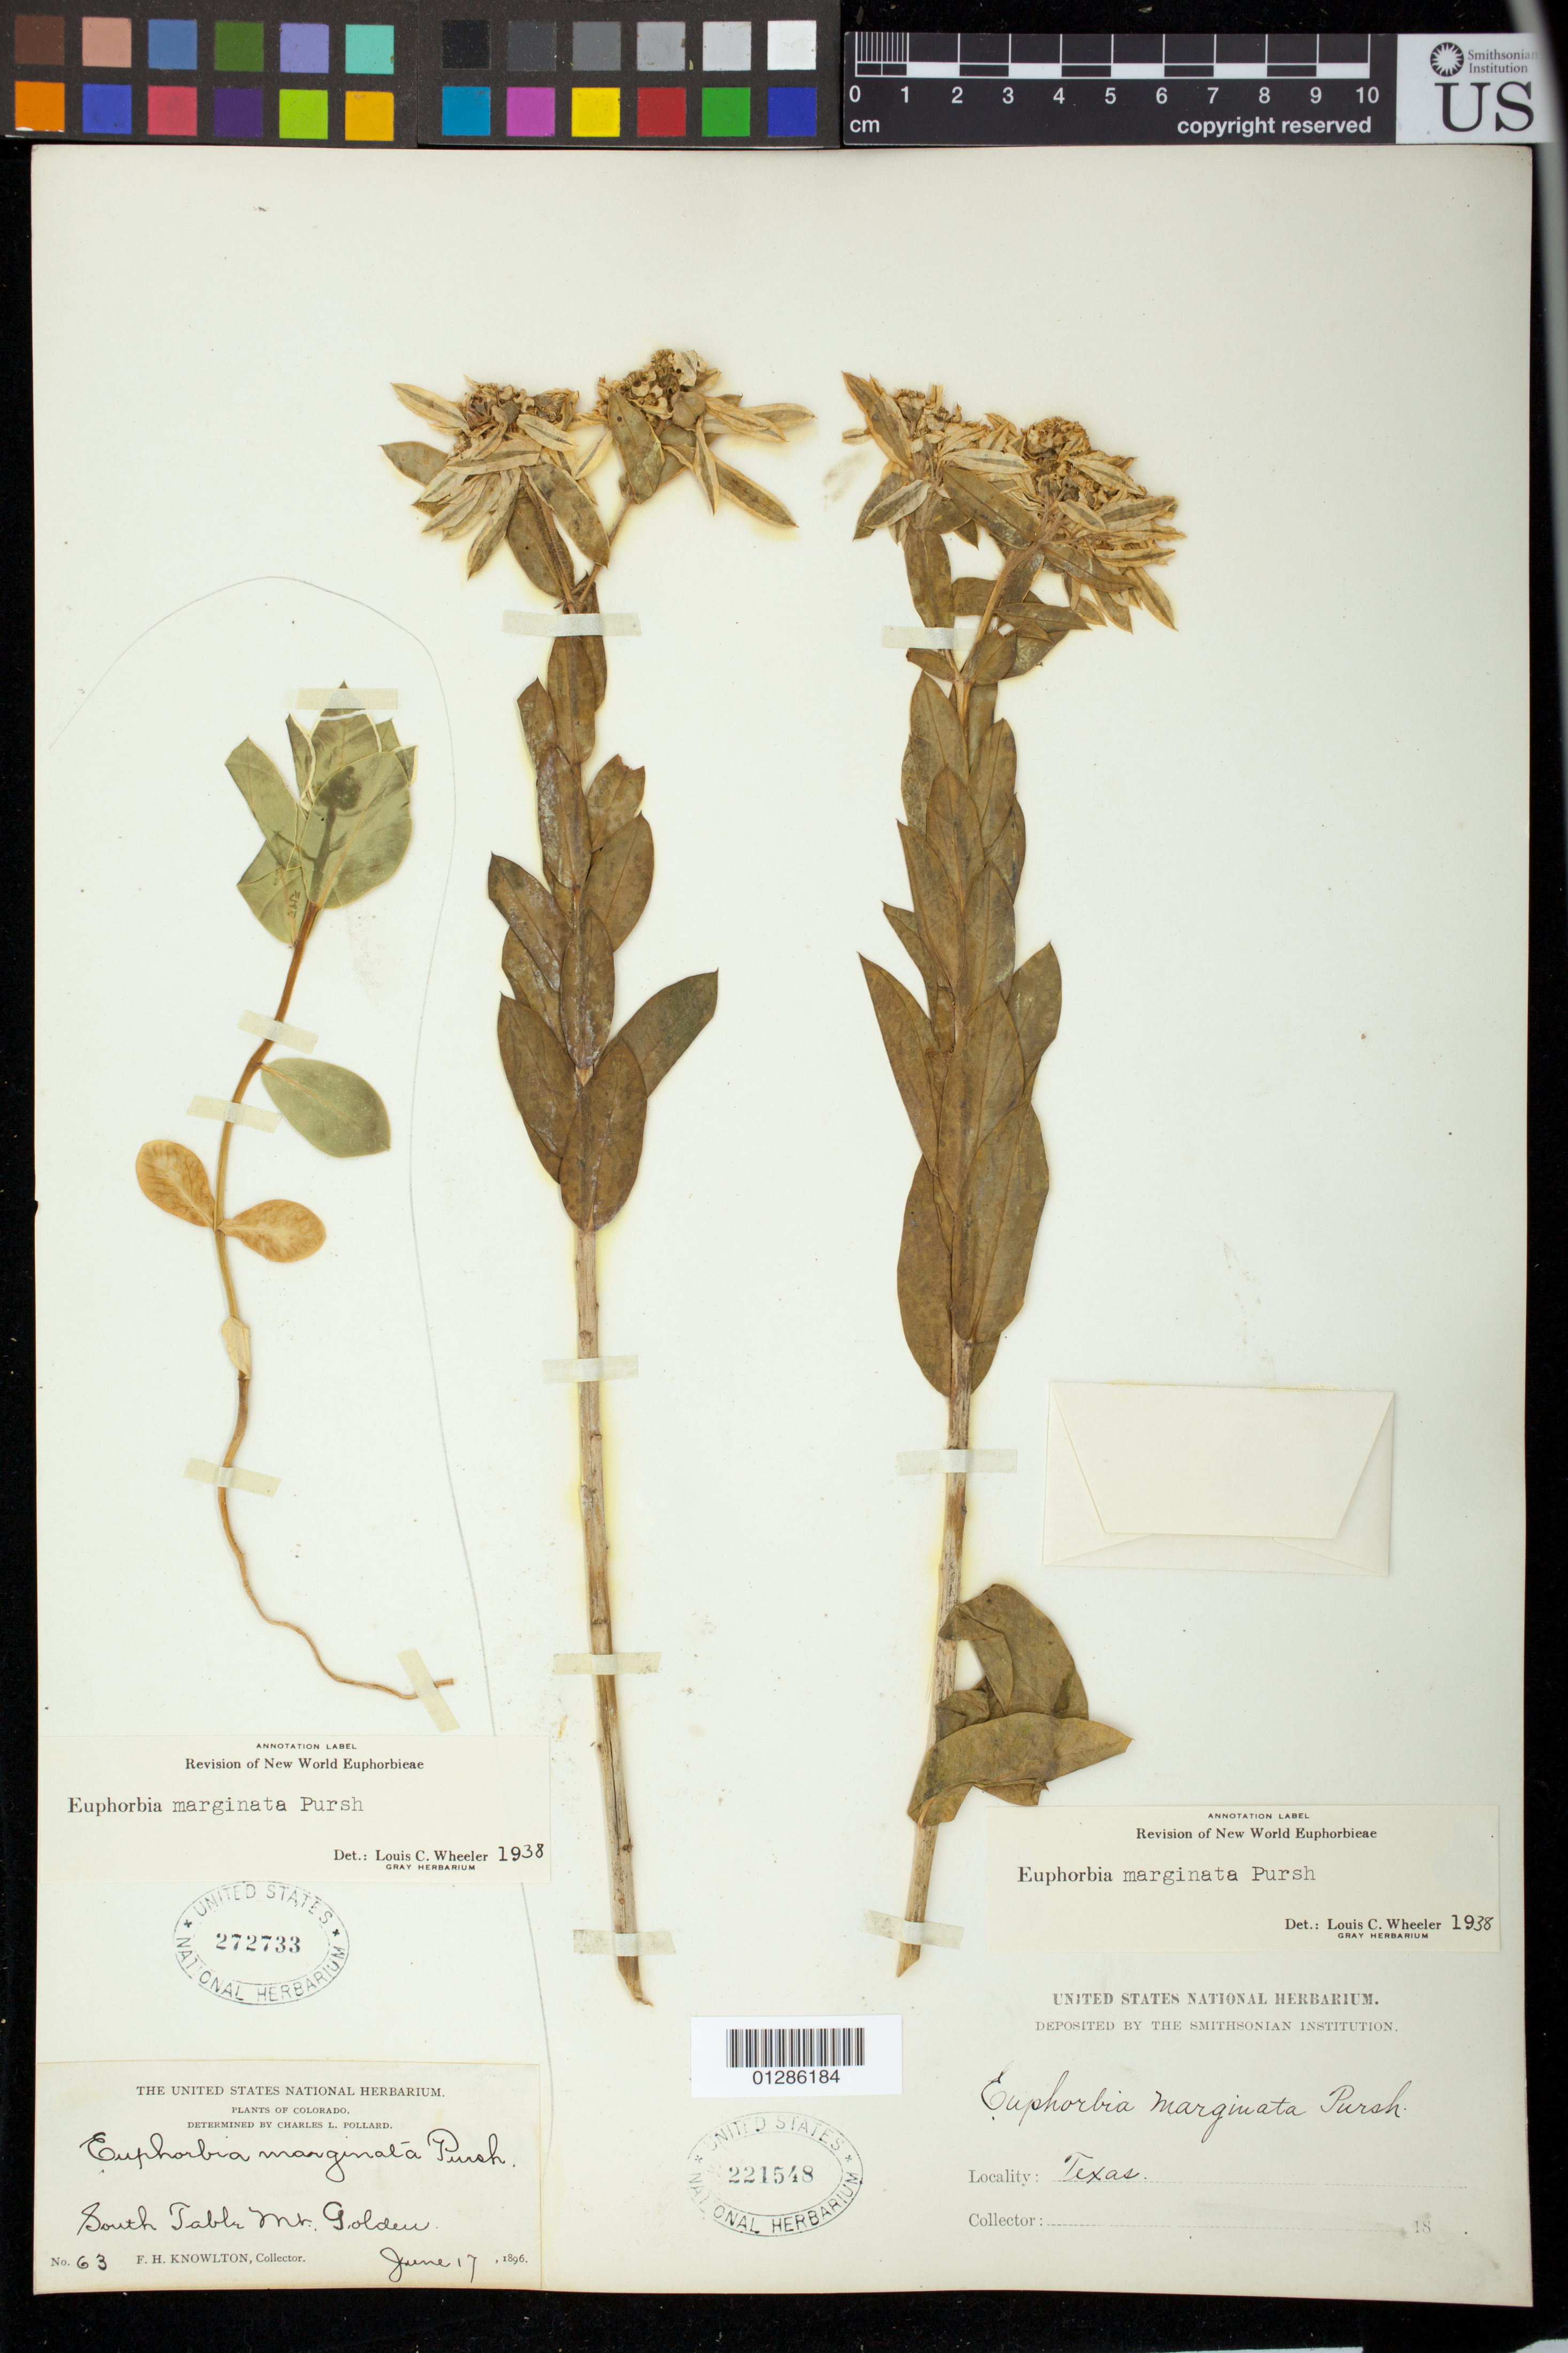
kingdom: Plantae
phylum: Tracheophyta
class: Magnoliopsida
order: Malpighiales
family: Euphorbiaceae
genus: Euphorbia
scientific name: Euphorbia marginata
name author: Pursh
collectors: F. H. Knowlton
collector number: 63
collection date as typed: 17 Jun 1896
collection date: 1896-06-17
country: United States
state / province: Colorado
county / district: Jefferson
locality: Mt. Golden, South Table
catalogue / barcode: US 272733